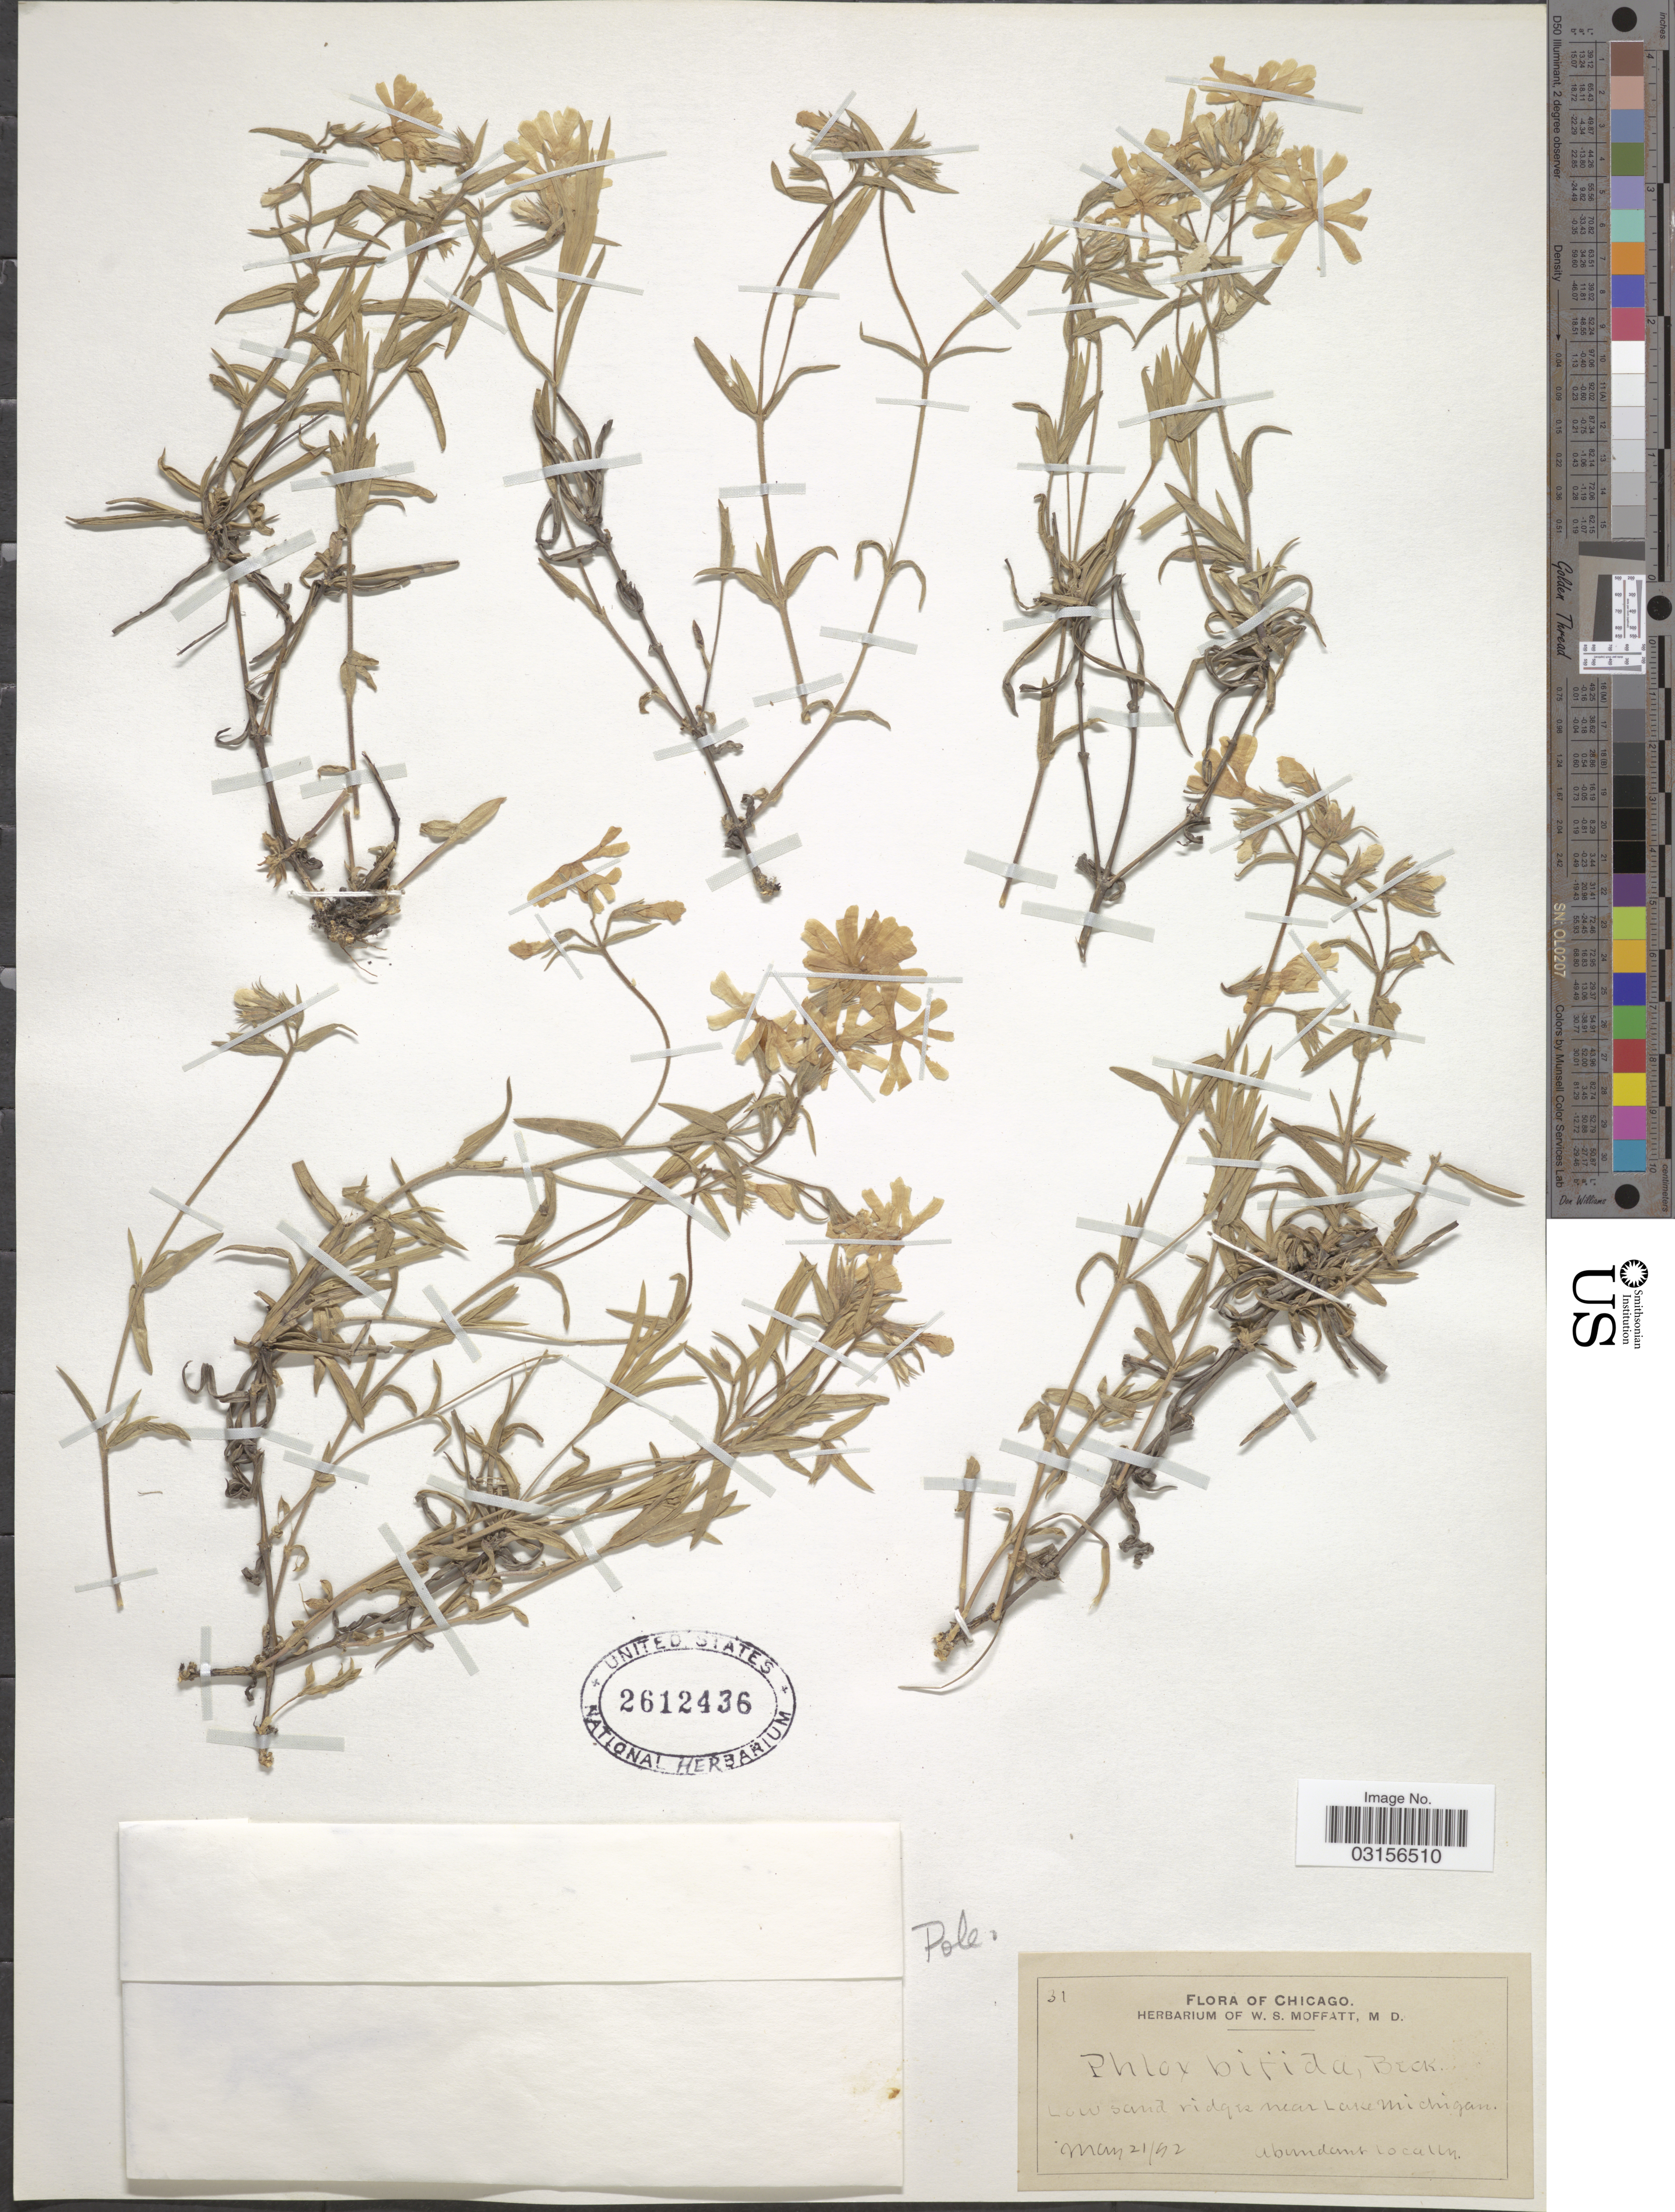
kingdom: Plantae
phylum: Tracheophyta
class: Magnoliopsida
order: Ericales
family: Polemoniaceae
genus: Phlox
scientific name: Phlox bifida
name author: L.C. Beck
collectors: ex herb. W. S. Moffatt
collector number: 31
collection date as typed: Transcribed d/m/y: 21/5/92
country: United States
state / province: Illinois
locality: Chicago. Ridges near Lake Michigan.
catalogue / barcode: US 2612436